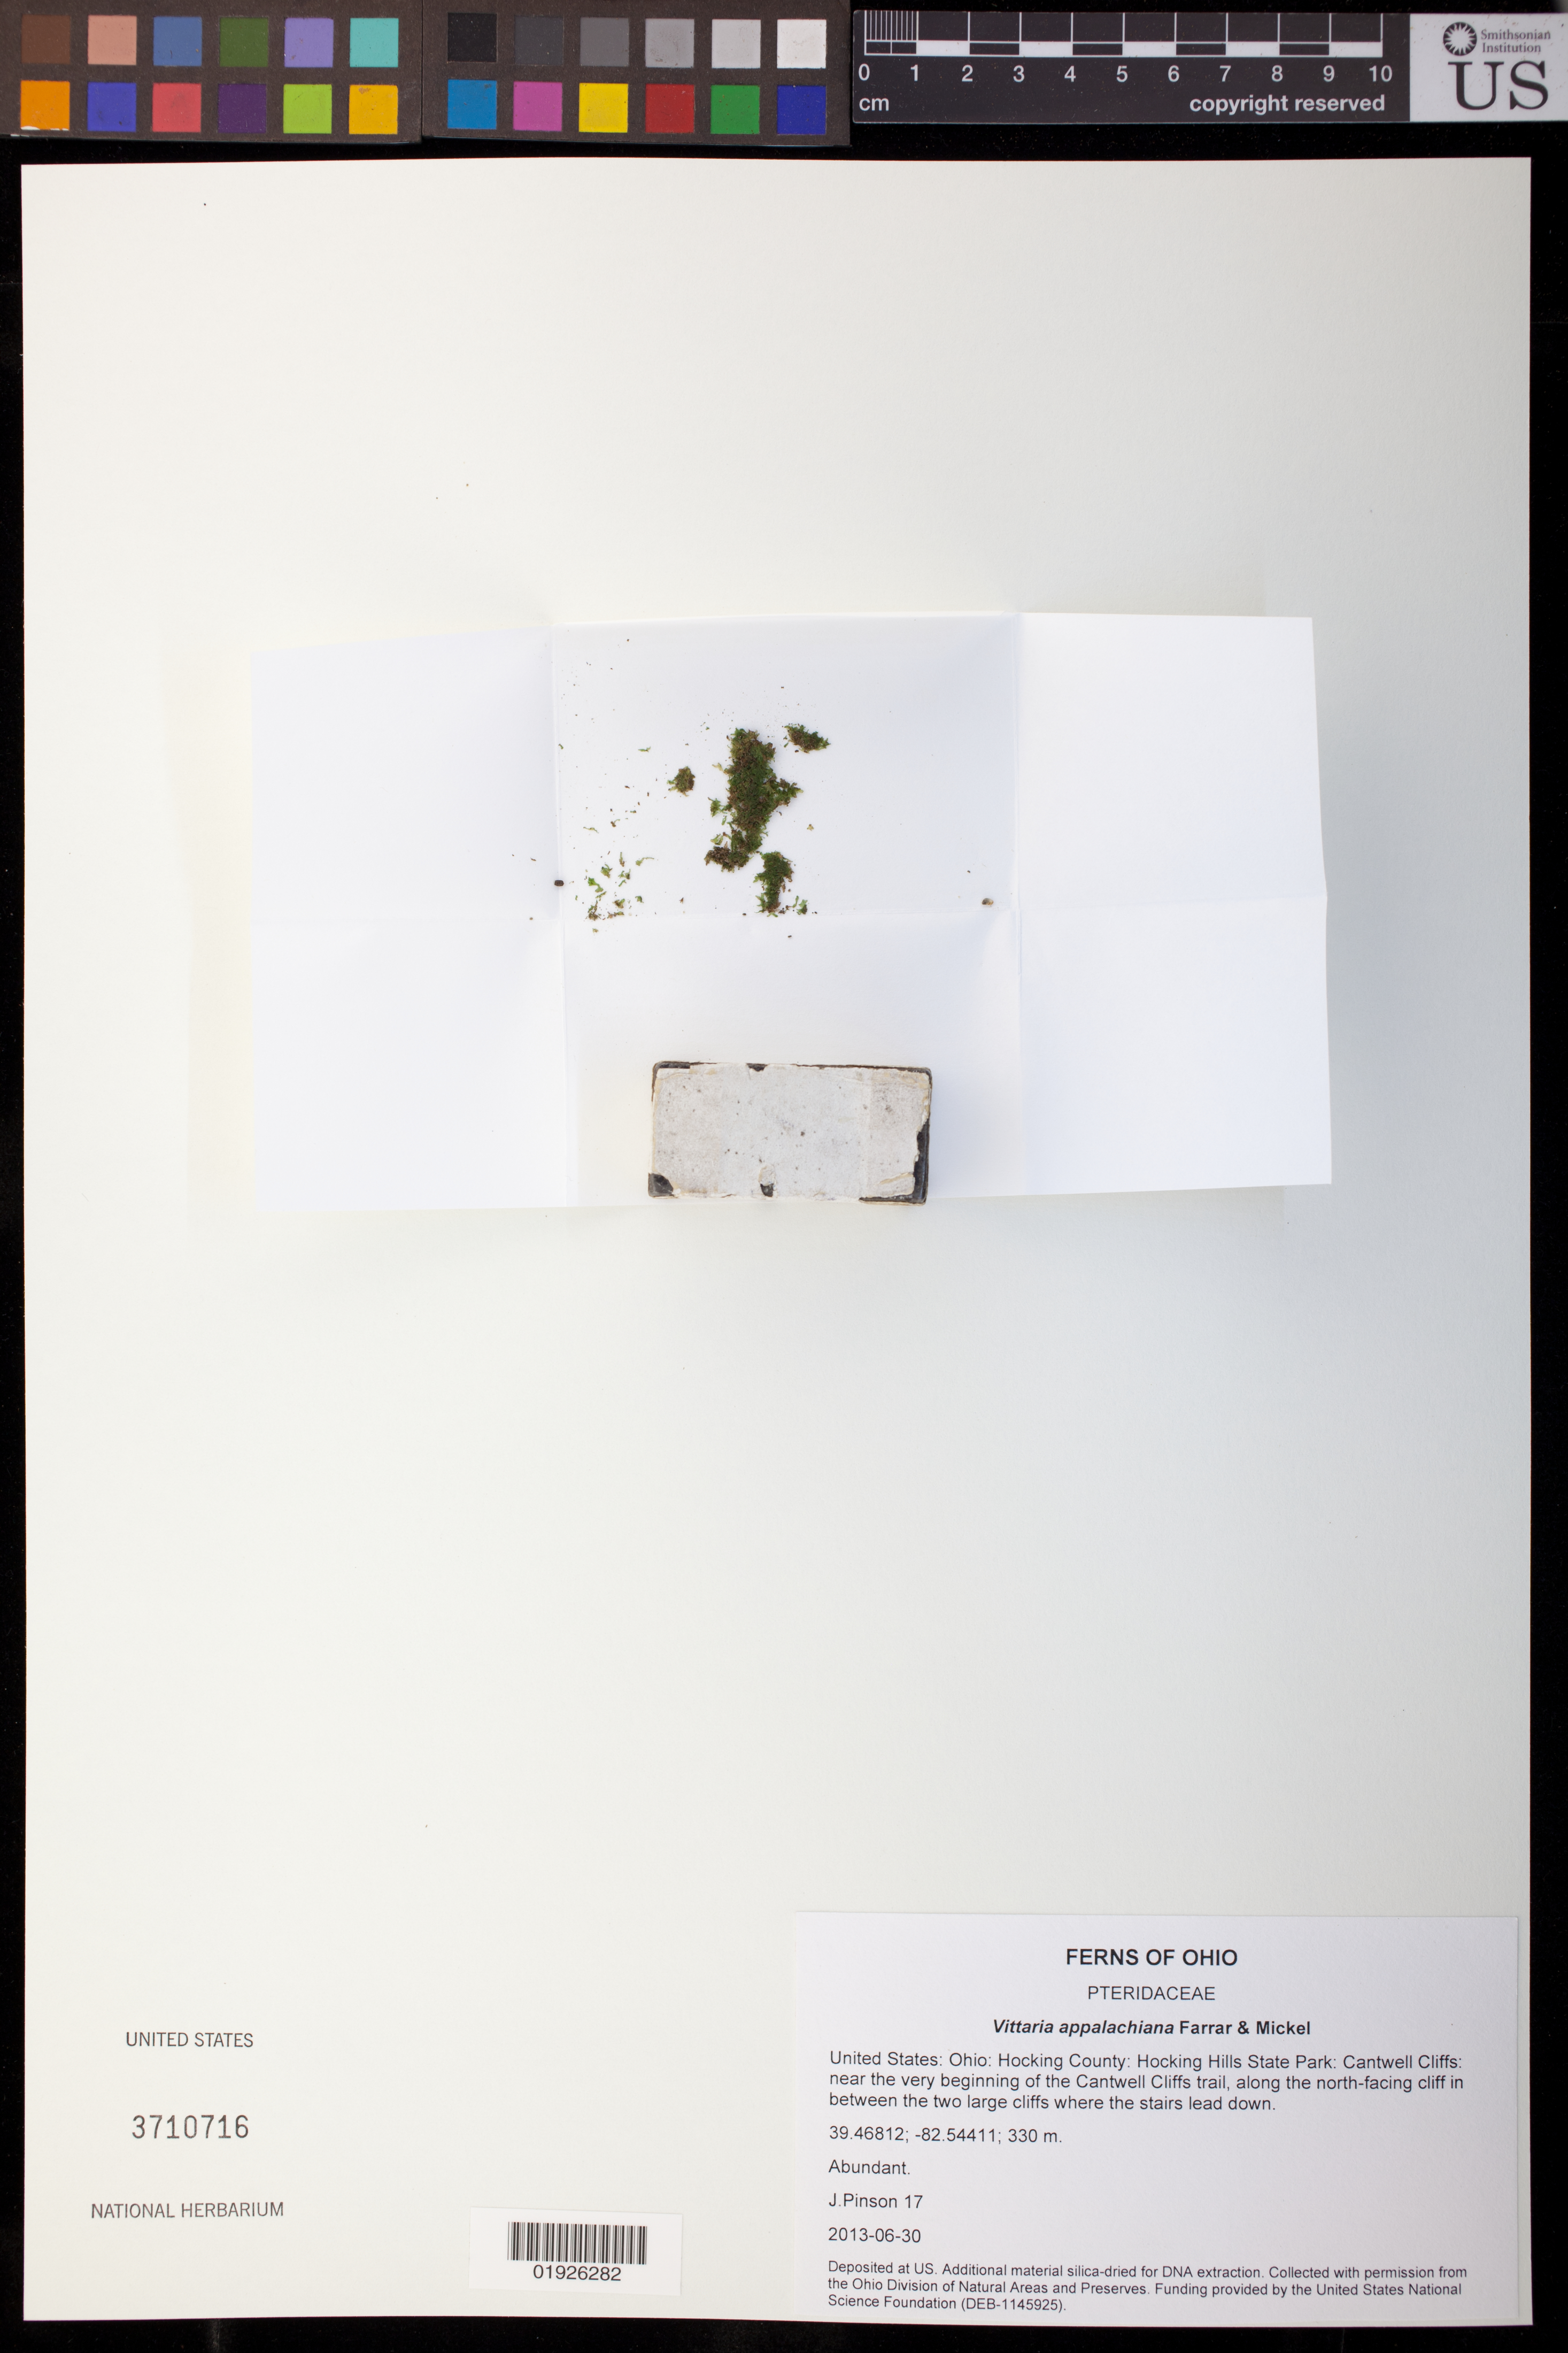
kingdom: Plantae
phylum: Tracheophyta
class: Polypodiopsida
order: Polypodiales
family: Pteridaceae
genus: Vittaria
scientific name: Vittaria appalachiana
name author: Farrar & Mickel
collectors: J. Pinson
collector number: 17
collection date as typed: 2013-06-30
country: United States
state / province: Ohio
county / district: Hocking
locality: Hocking Hills State Park: Cantwell Cliffs: near the very beginning of the Cantwell Cliffs trail, along the north-facing cliff in between the two large cliffs whre the stairs lead down.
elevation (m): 330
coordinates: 39.46812, -82.54411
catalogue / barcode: US 3710716